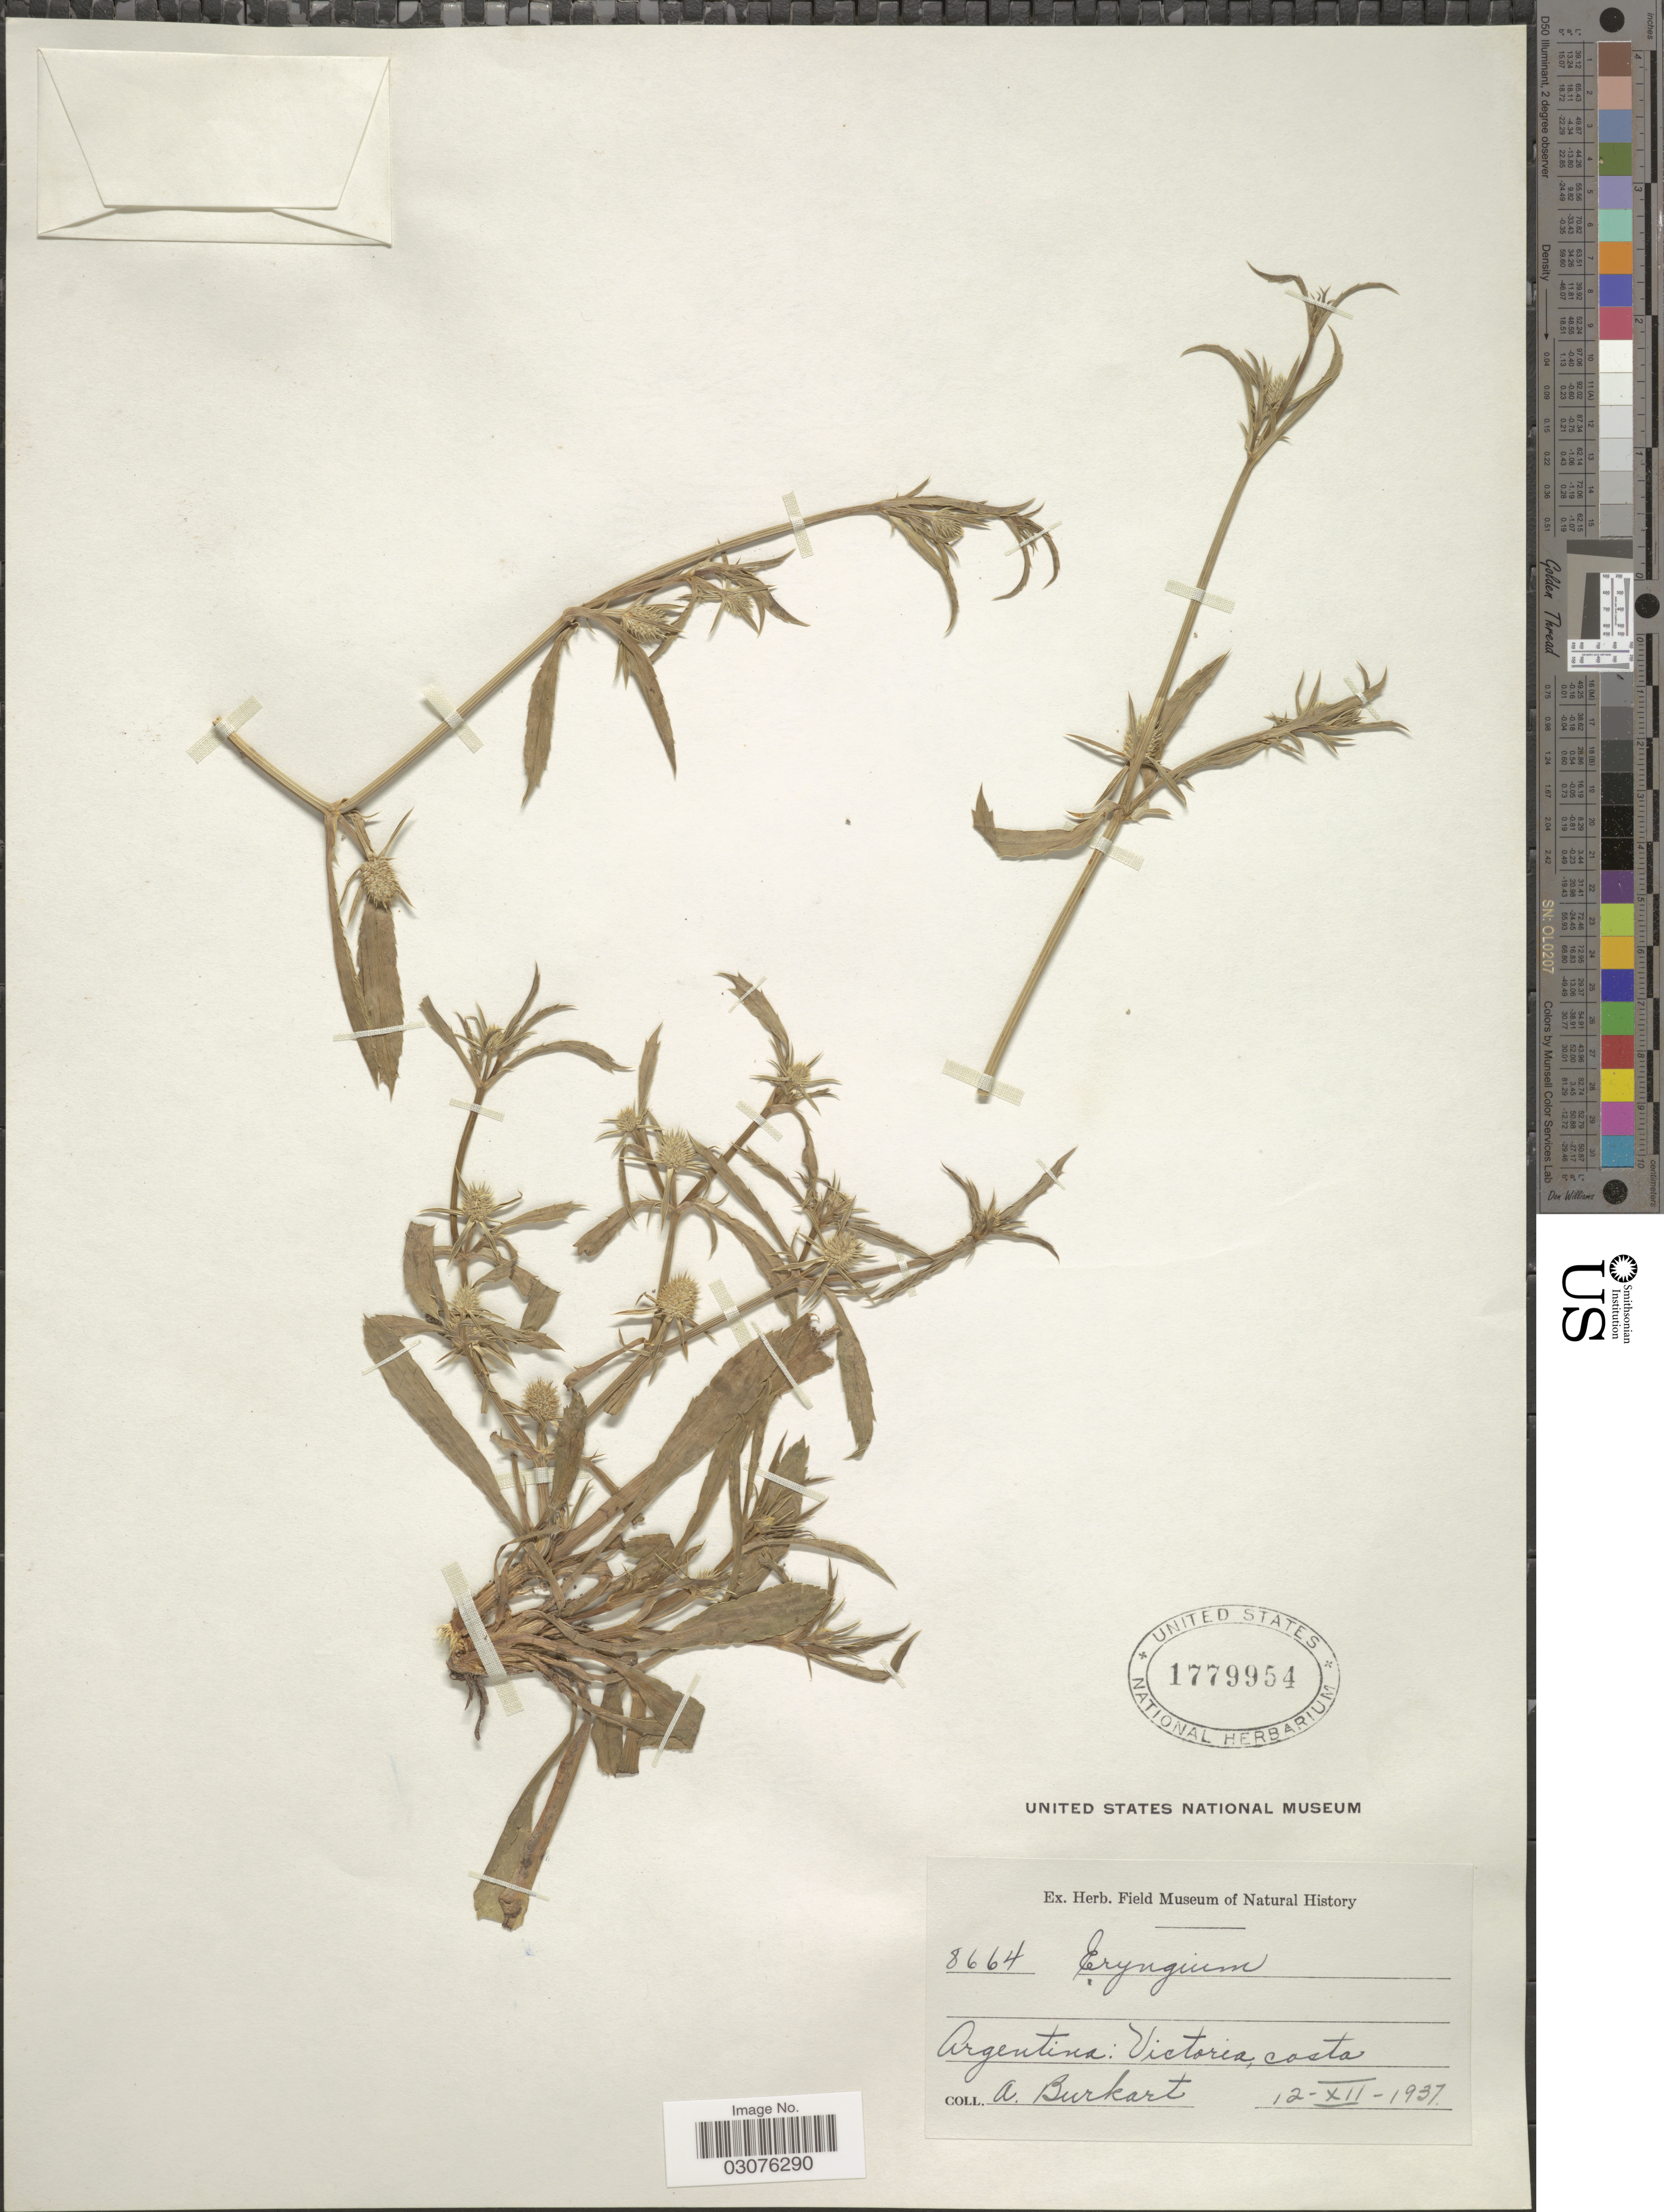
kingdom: Plantae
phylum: Tracheophyta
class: Magnoliopsida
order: Apiales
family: Apiaceae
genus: Eryngium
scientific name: Eryngium ekmanii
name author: H. Wolff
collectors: A. E. Burkart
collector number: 8664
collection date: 1937-12-12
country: Argentina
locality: Victoria, costa.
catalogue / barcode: US 1779954